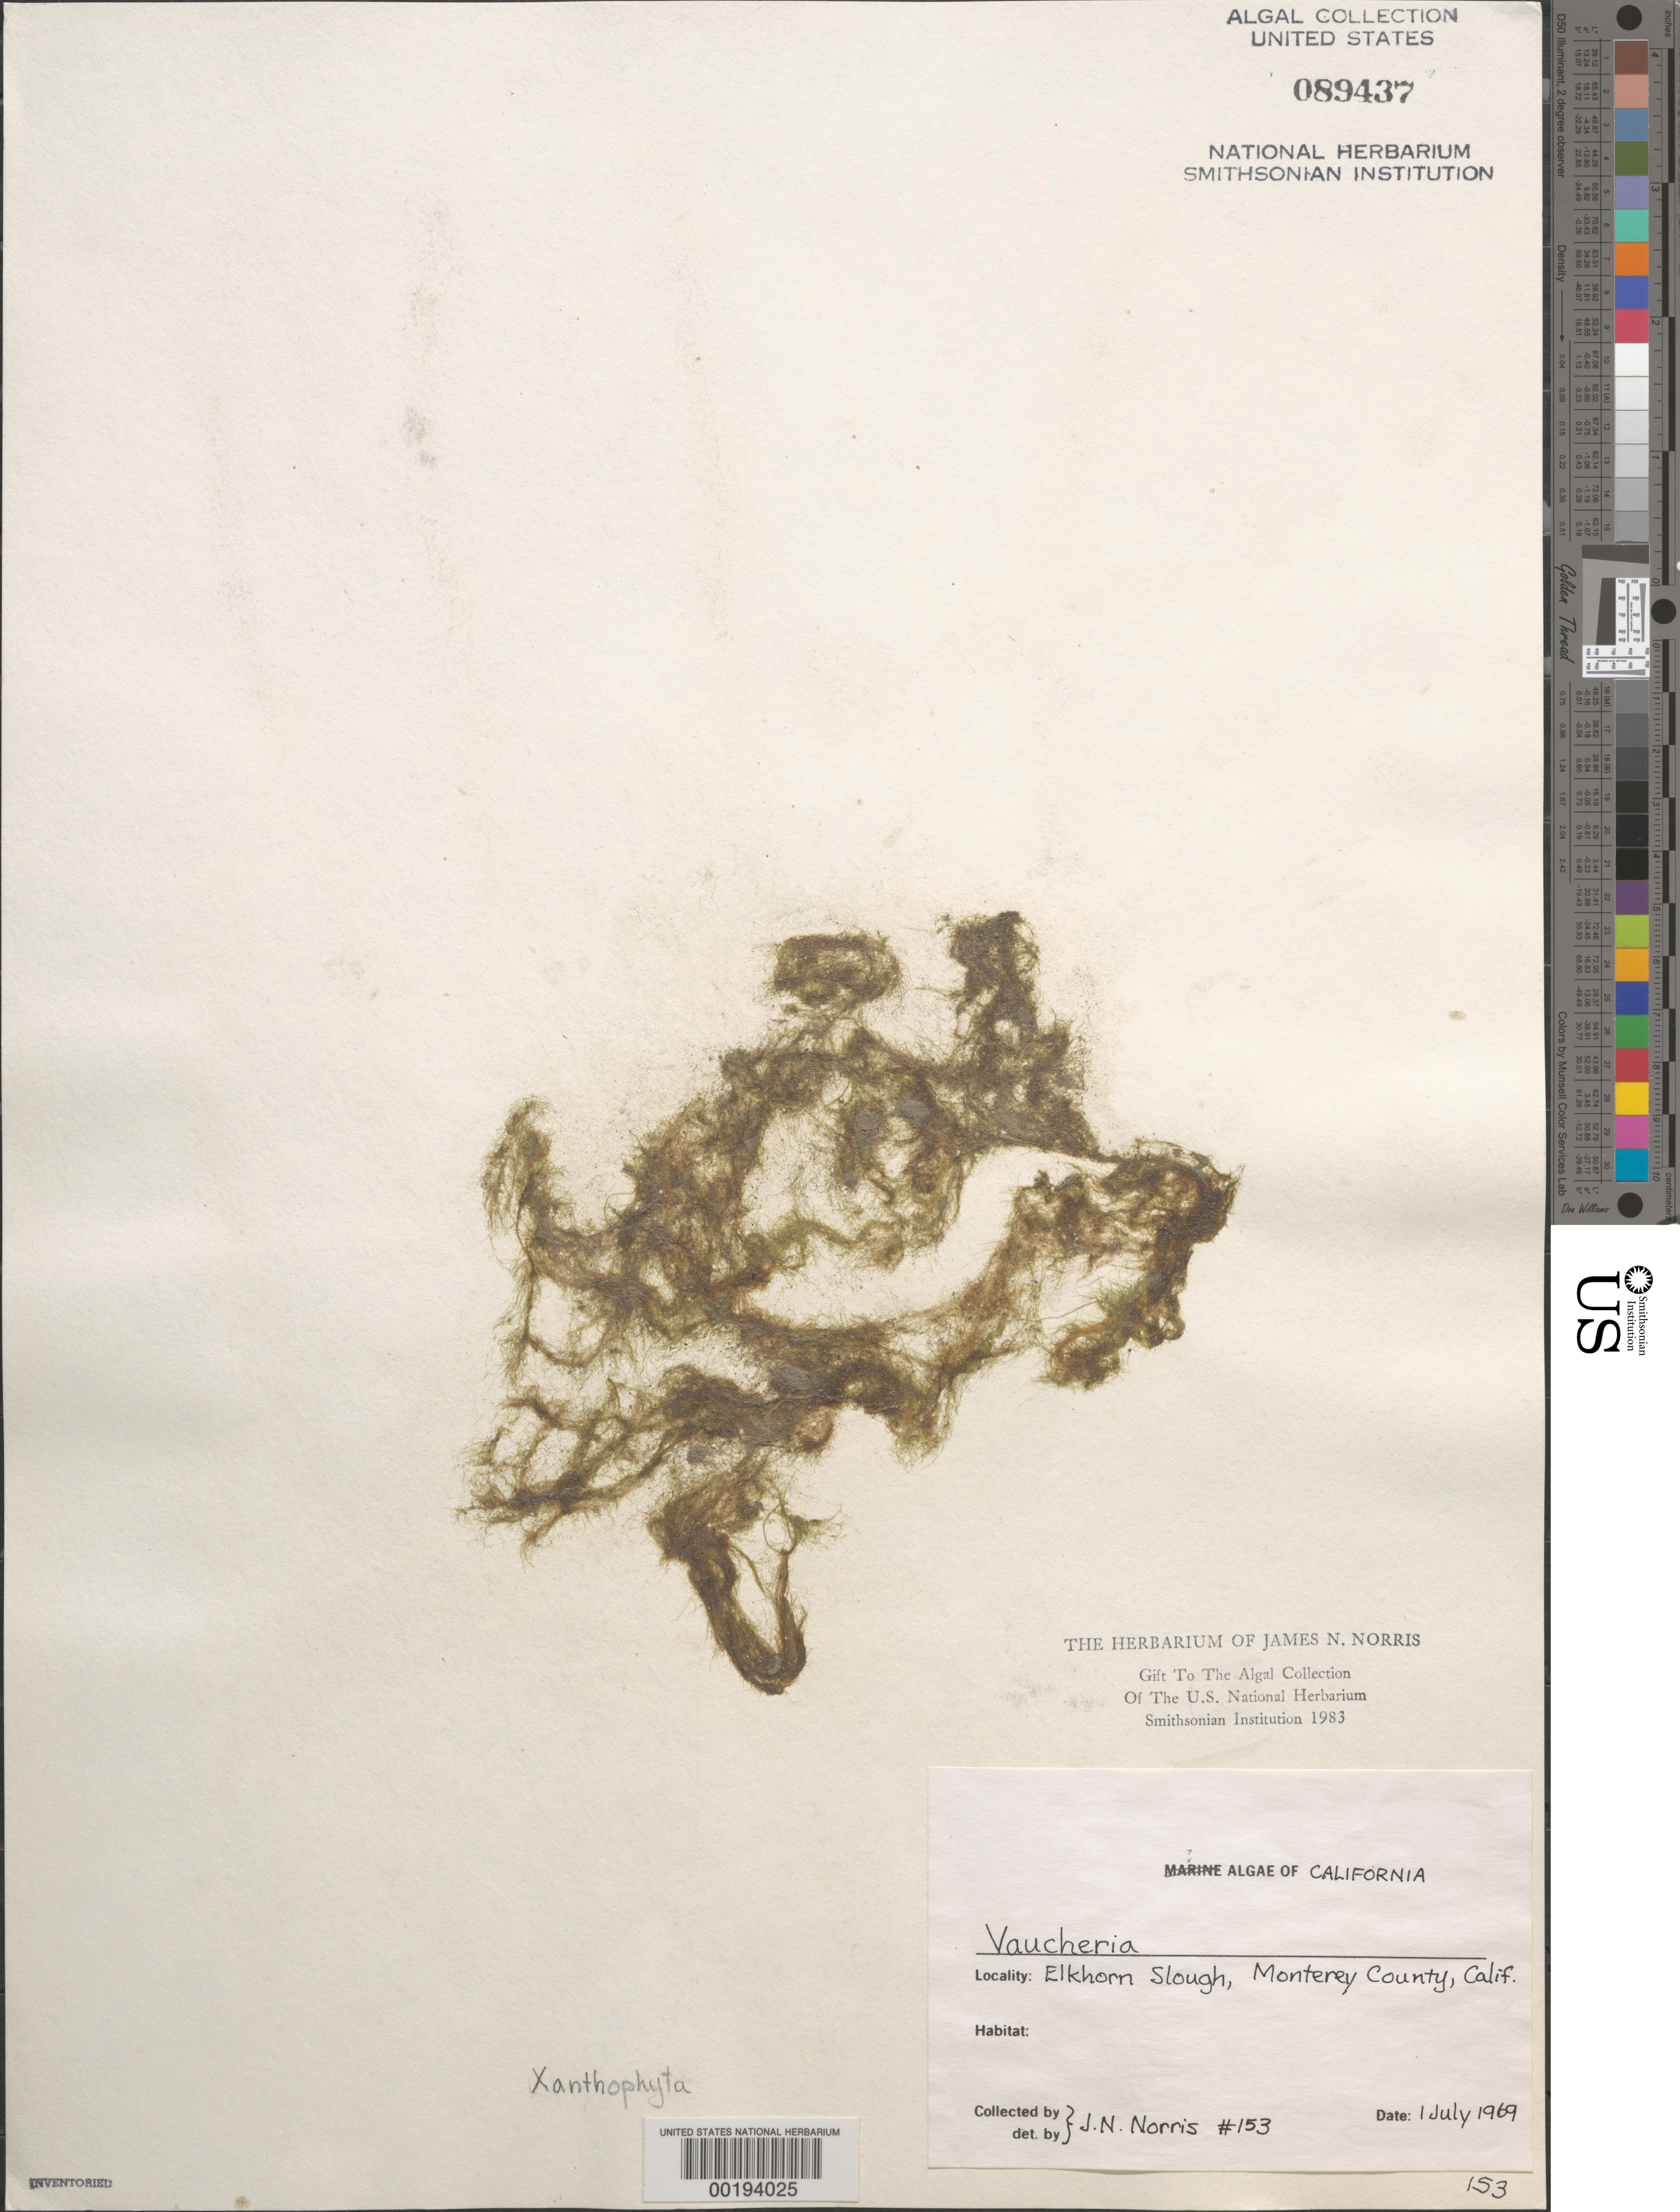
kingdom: Chromista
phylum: Ochrophyta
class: Xanthophyceae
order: Vaucheriales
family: Vaucheriaceae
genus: Vaucheria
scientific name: Vaucheria sp.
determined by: Norris, James N.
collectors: J. N. Norris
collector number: JN-153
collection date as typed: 01 Jul 1969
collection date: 1969-07-01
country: United States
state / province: California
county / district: Monterey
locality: Elkhorn Slough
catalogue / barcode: US 89437